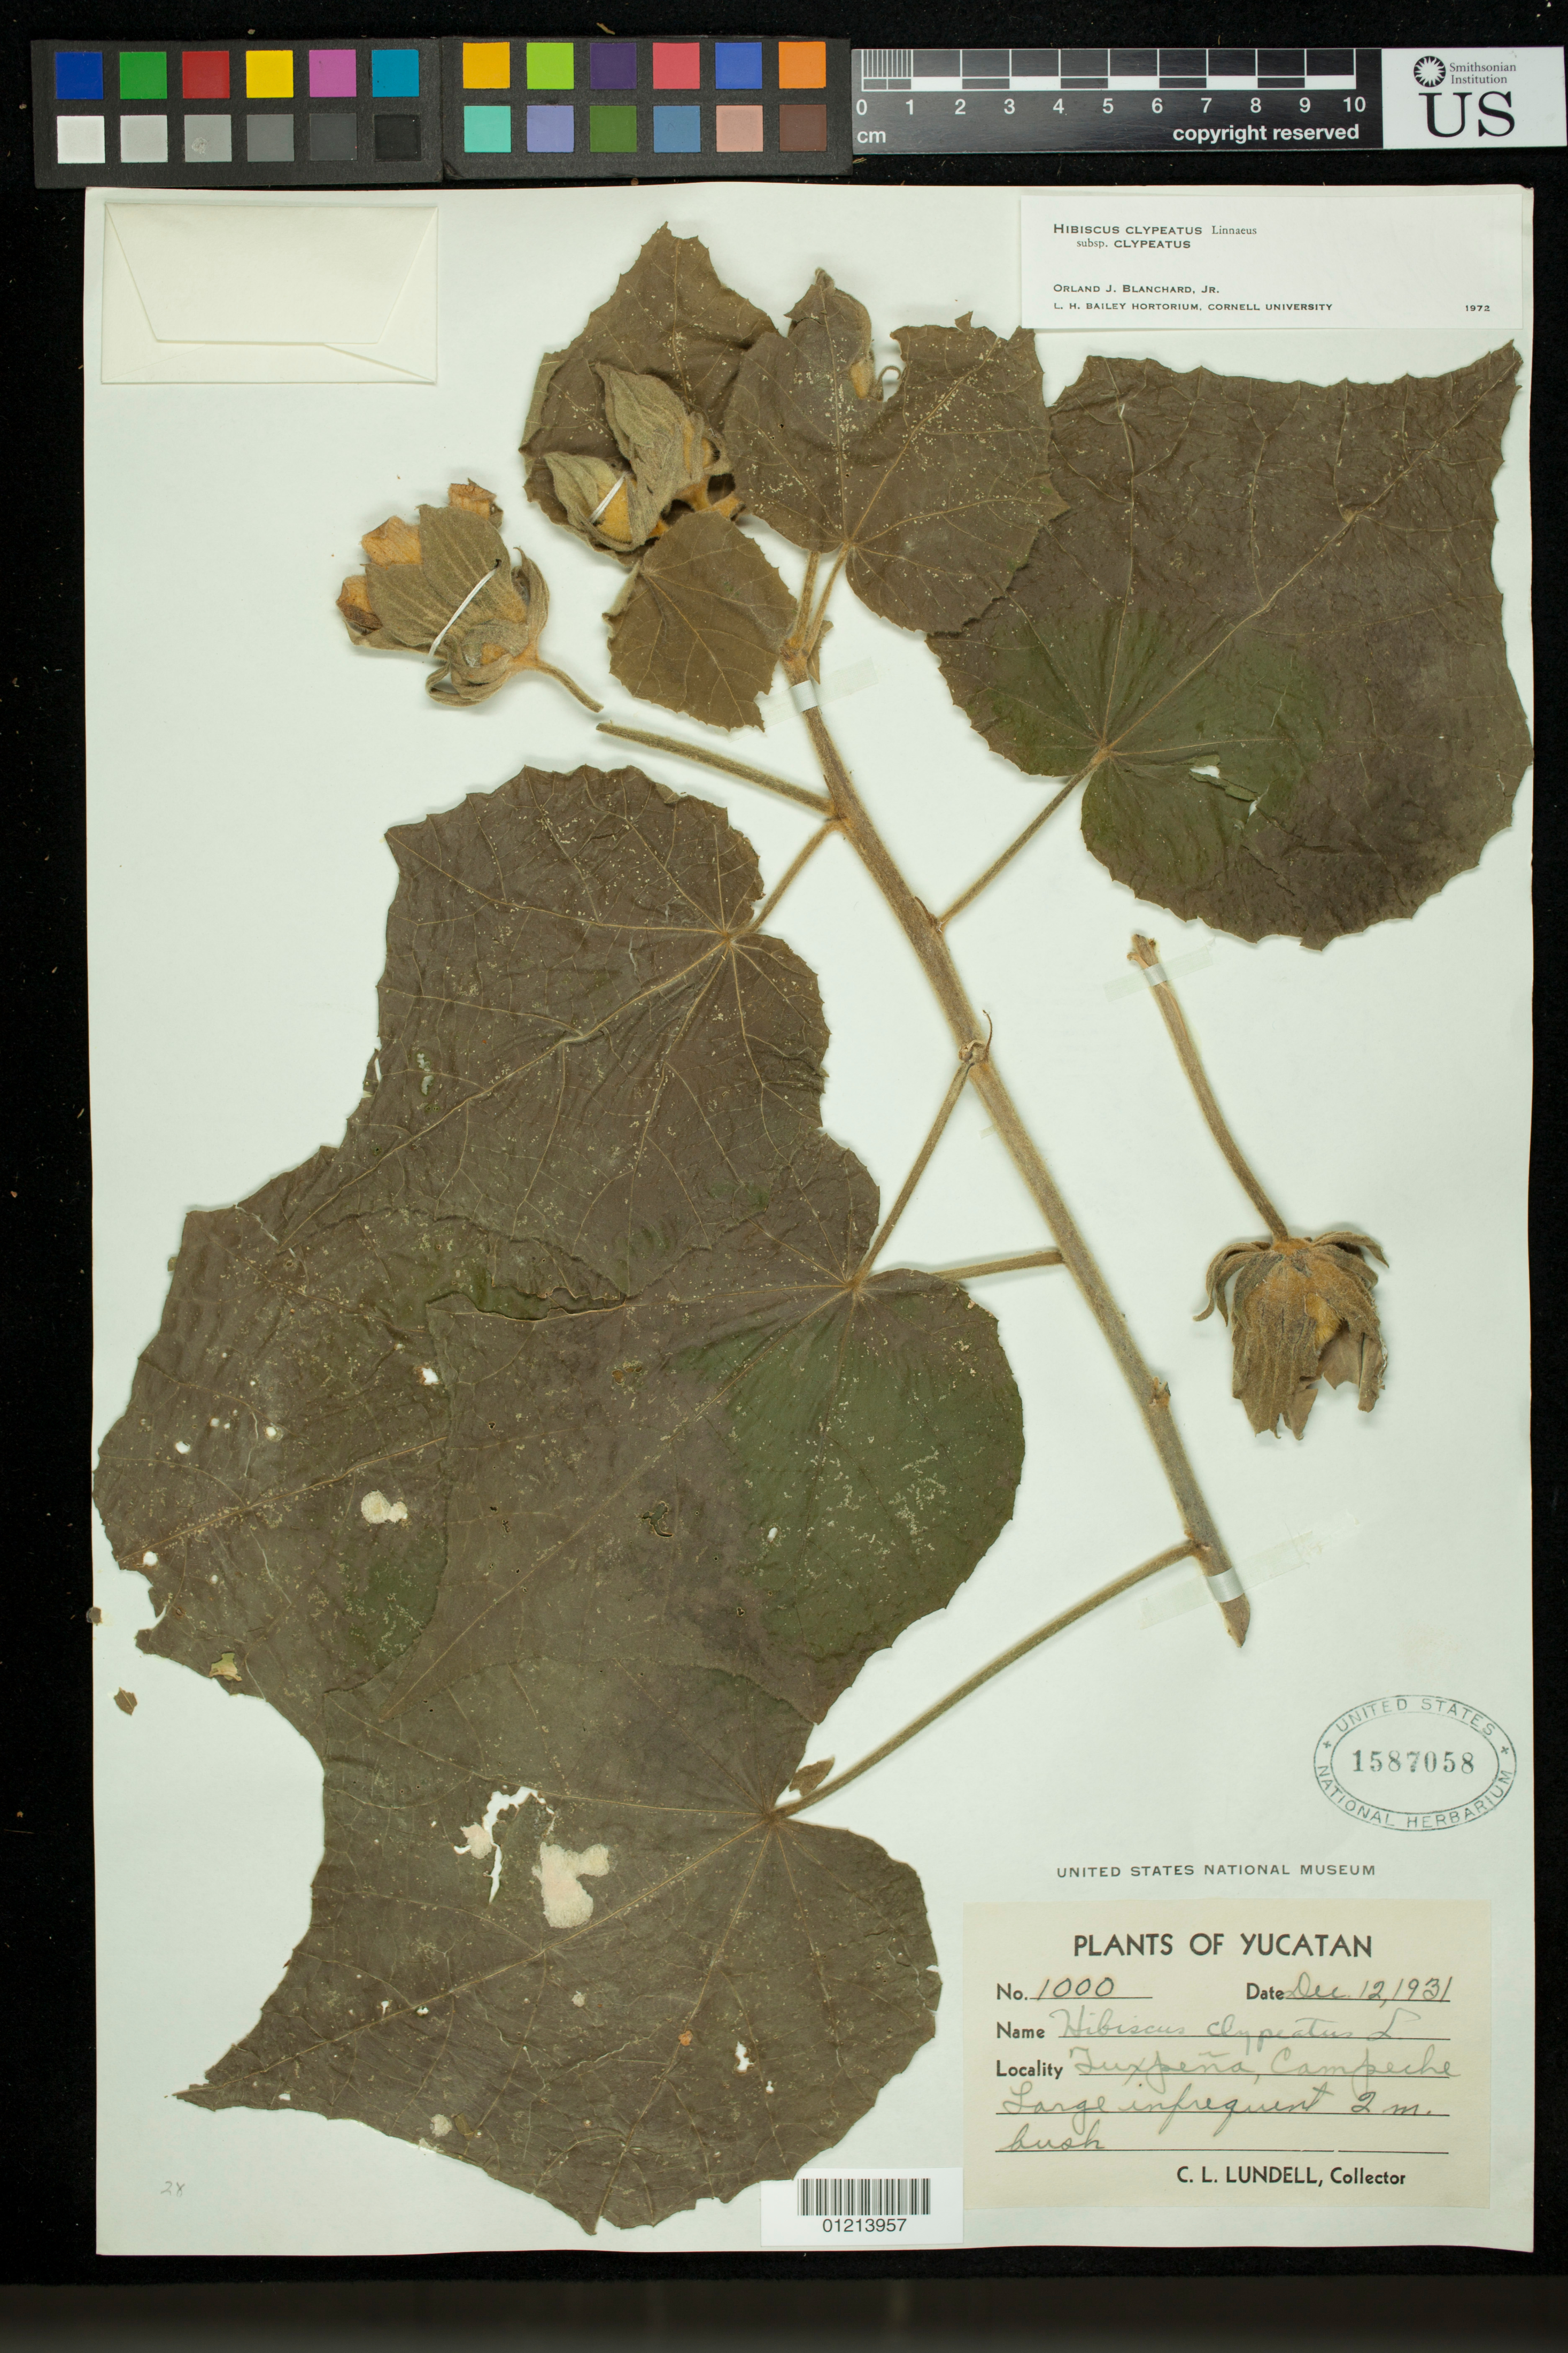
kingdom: Plantae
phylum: Tracheophyta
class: Magnoliopsida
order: Malvales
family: Malvaceae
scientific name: Blanchardia clypeata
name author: (L.) M.M. Hanes & R.L. Barrett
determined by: Dorr, L. J., (BOT), Smithsonian Institution - National Museum of Natural History (UNITED STATES)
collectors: C. L. Lundell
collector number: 1000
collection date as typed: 12 Dec 1931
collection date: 1931-12-12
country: Mexico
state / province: Yucatan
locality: Tuxpena, Campeche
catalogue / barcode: US 1587058